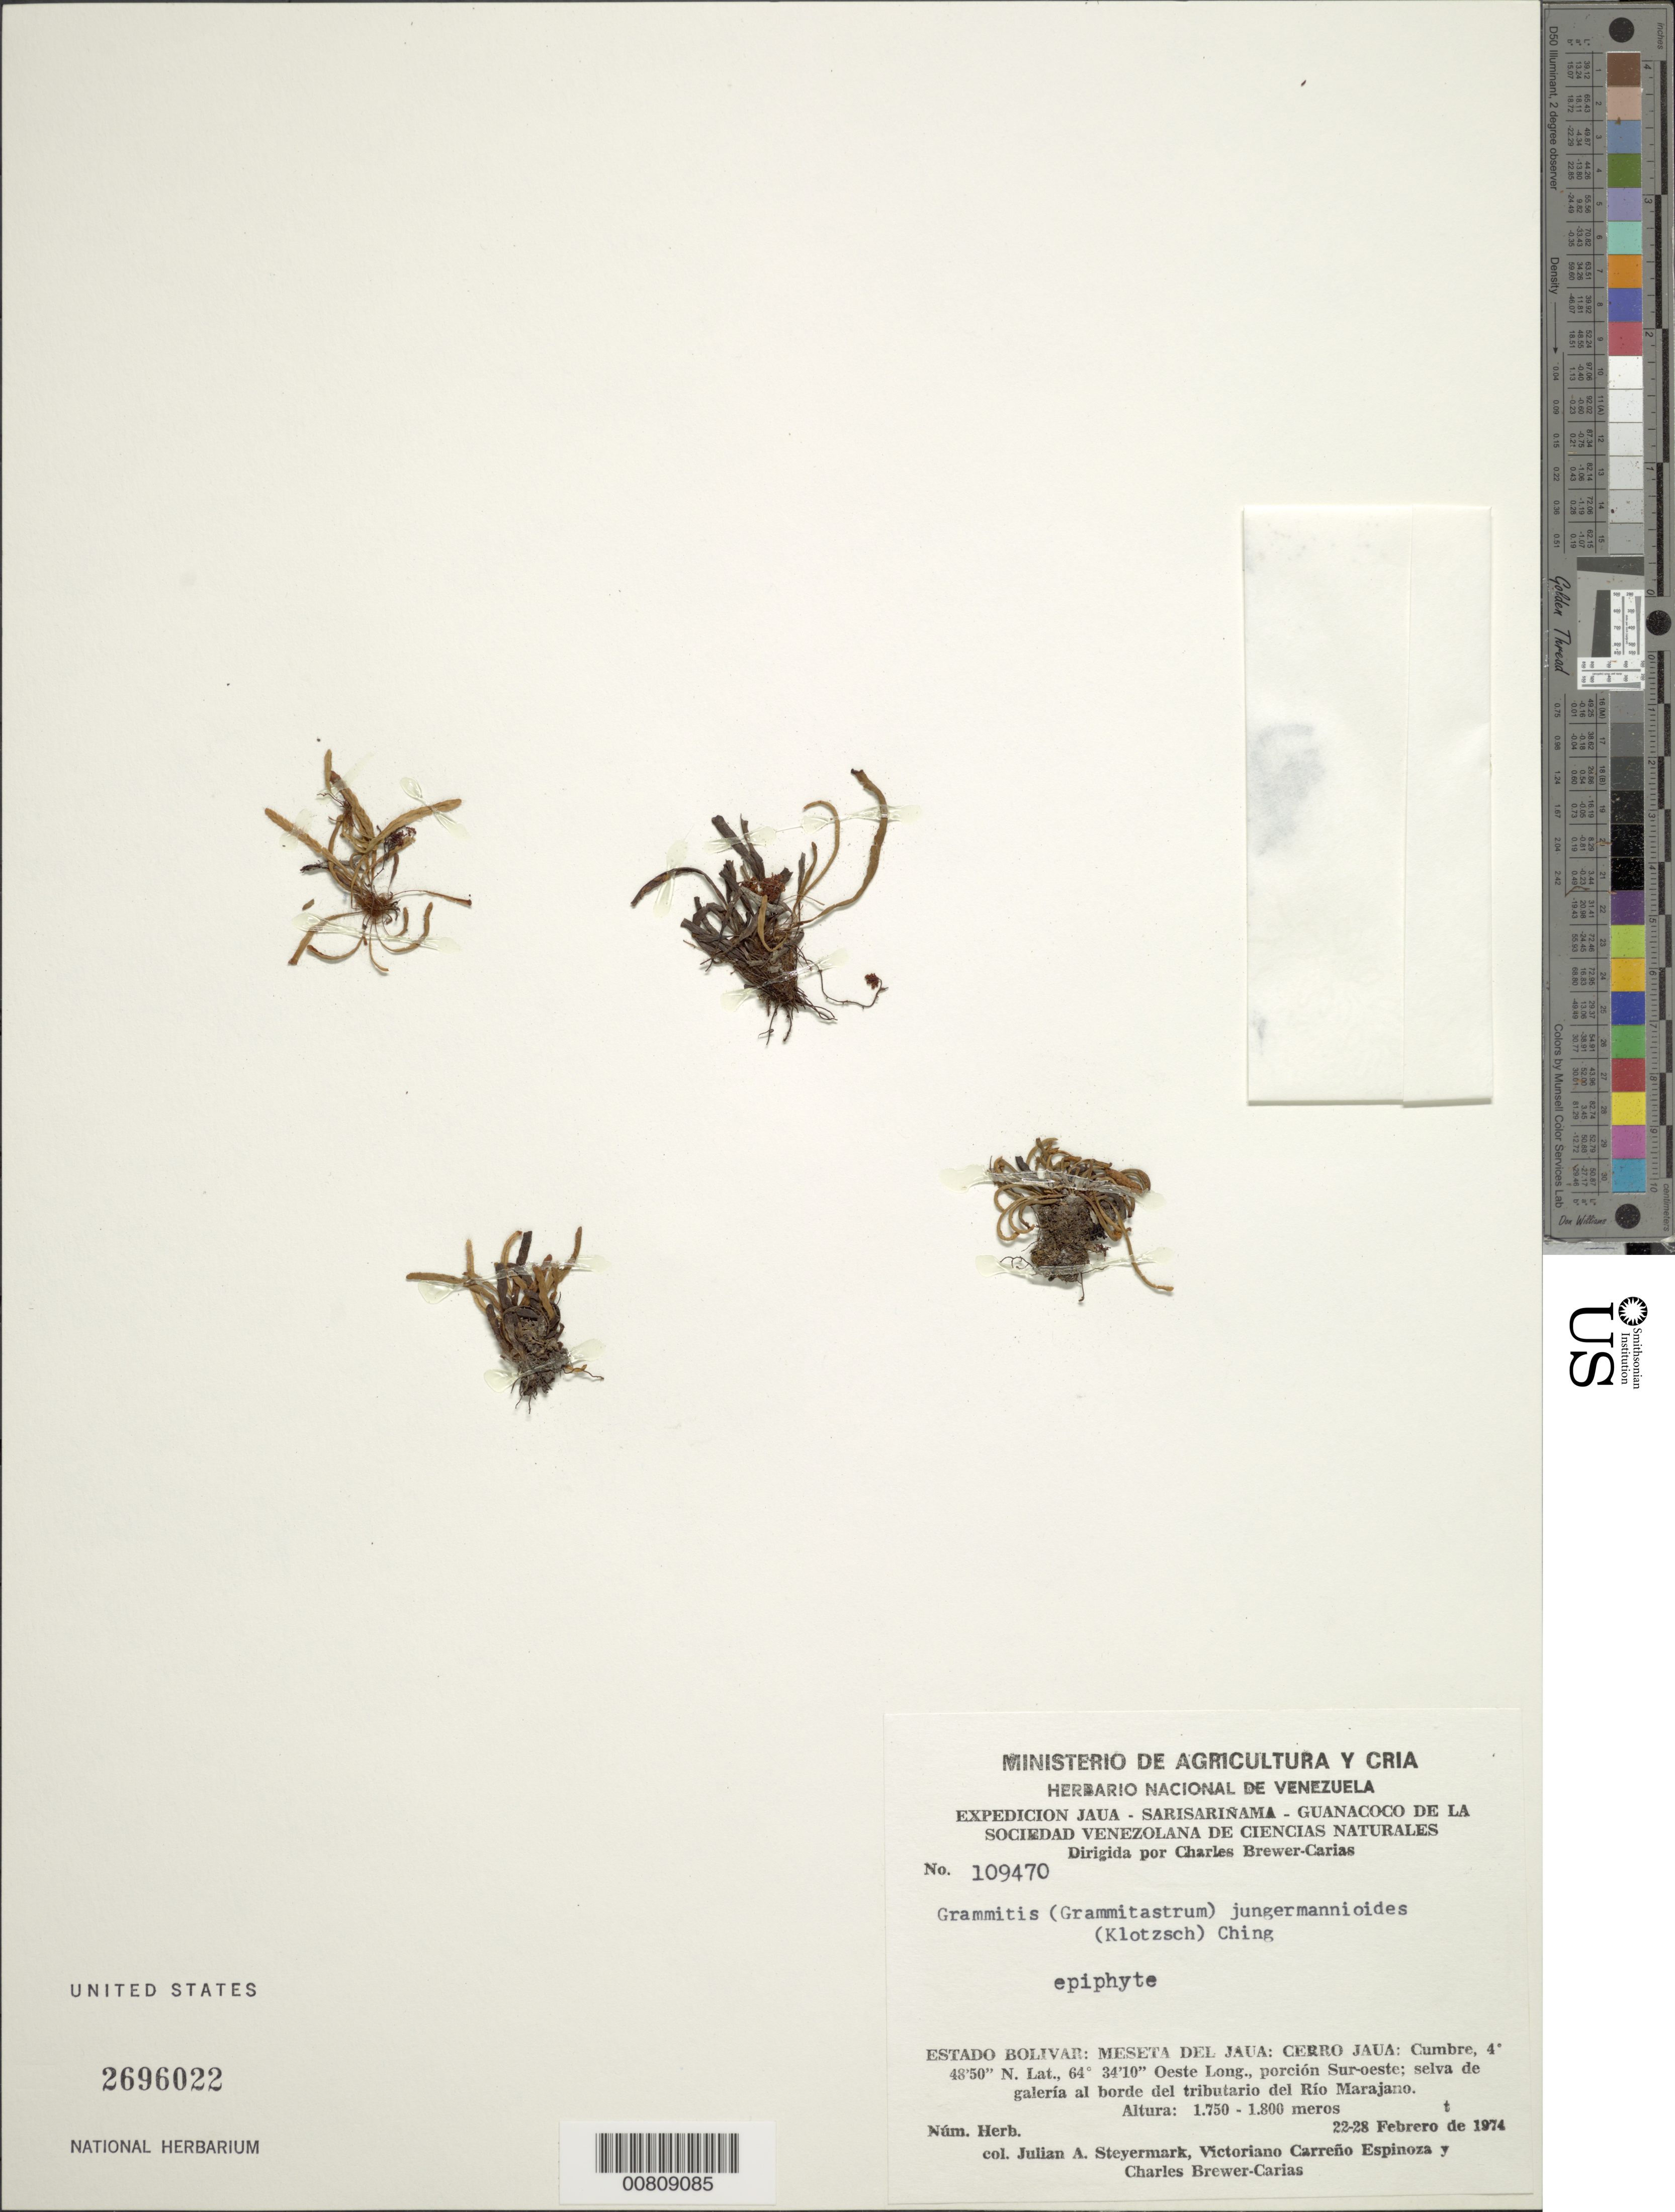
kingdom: Plantae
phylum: Tracheophyta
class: Polypodiopsida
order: Polypodiales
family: Polypodiaceae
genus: Ceradenia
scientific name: Ceradenia jungermannioides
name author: (Klotzsch) L.E. Bishop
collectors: J. Steyermark, V. Carreño E. & C. Brewer-Carias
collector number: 109470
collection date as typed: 22-Feb-74 to 28-Feb-74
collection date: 1974-02-22/1974-02-28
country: Venezuela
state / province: Bolívar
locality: Meseta del Jaua: Cerro Jaua, Río Marajano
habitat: Gallery forest, along river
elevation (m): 1750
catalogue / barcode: US 2696022